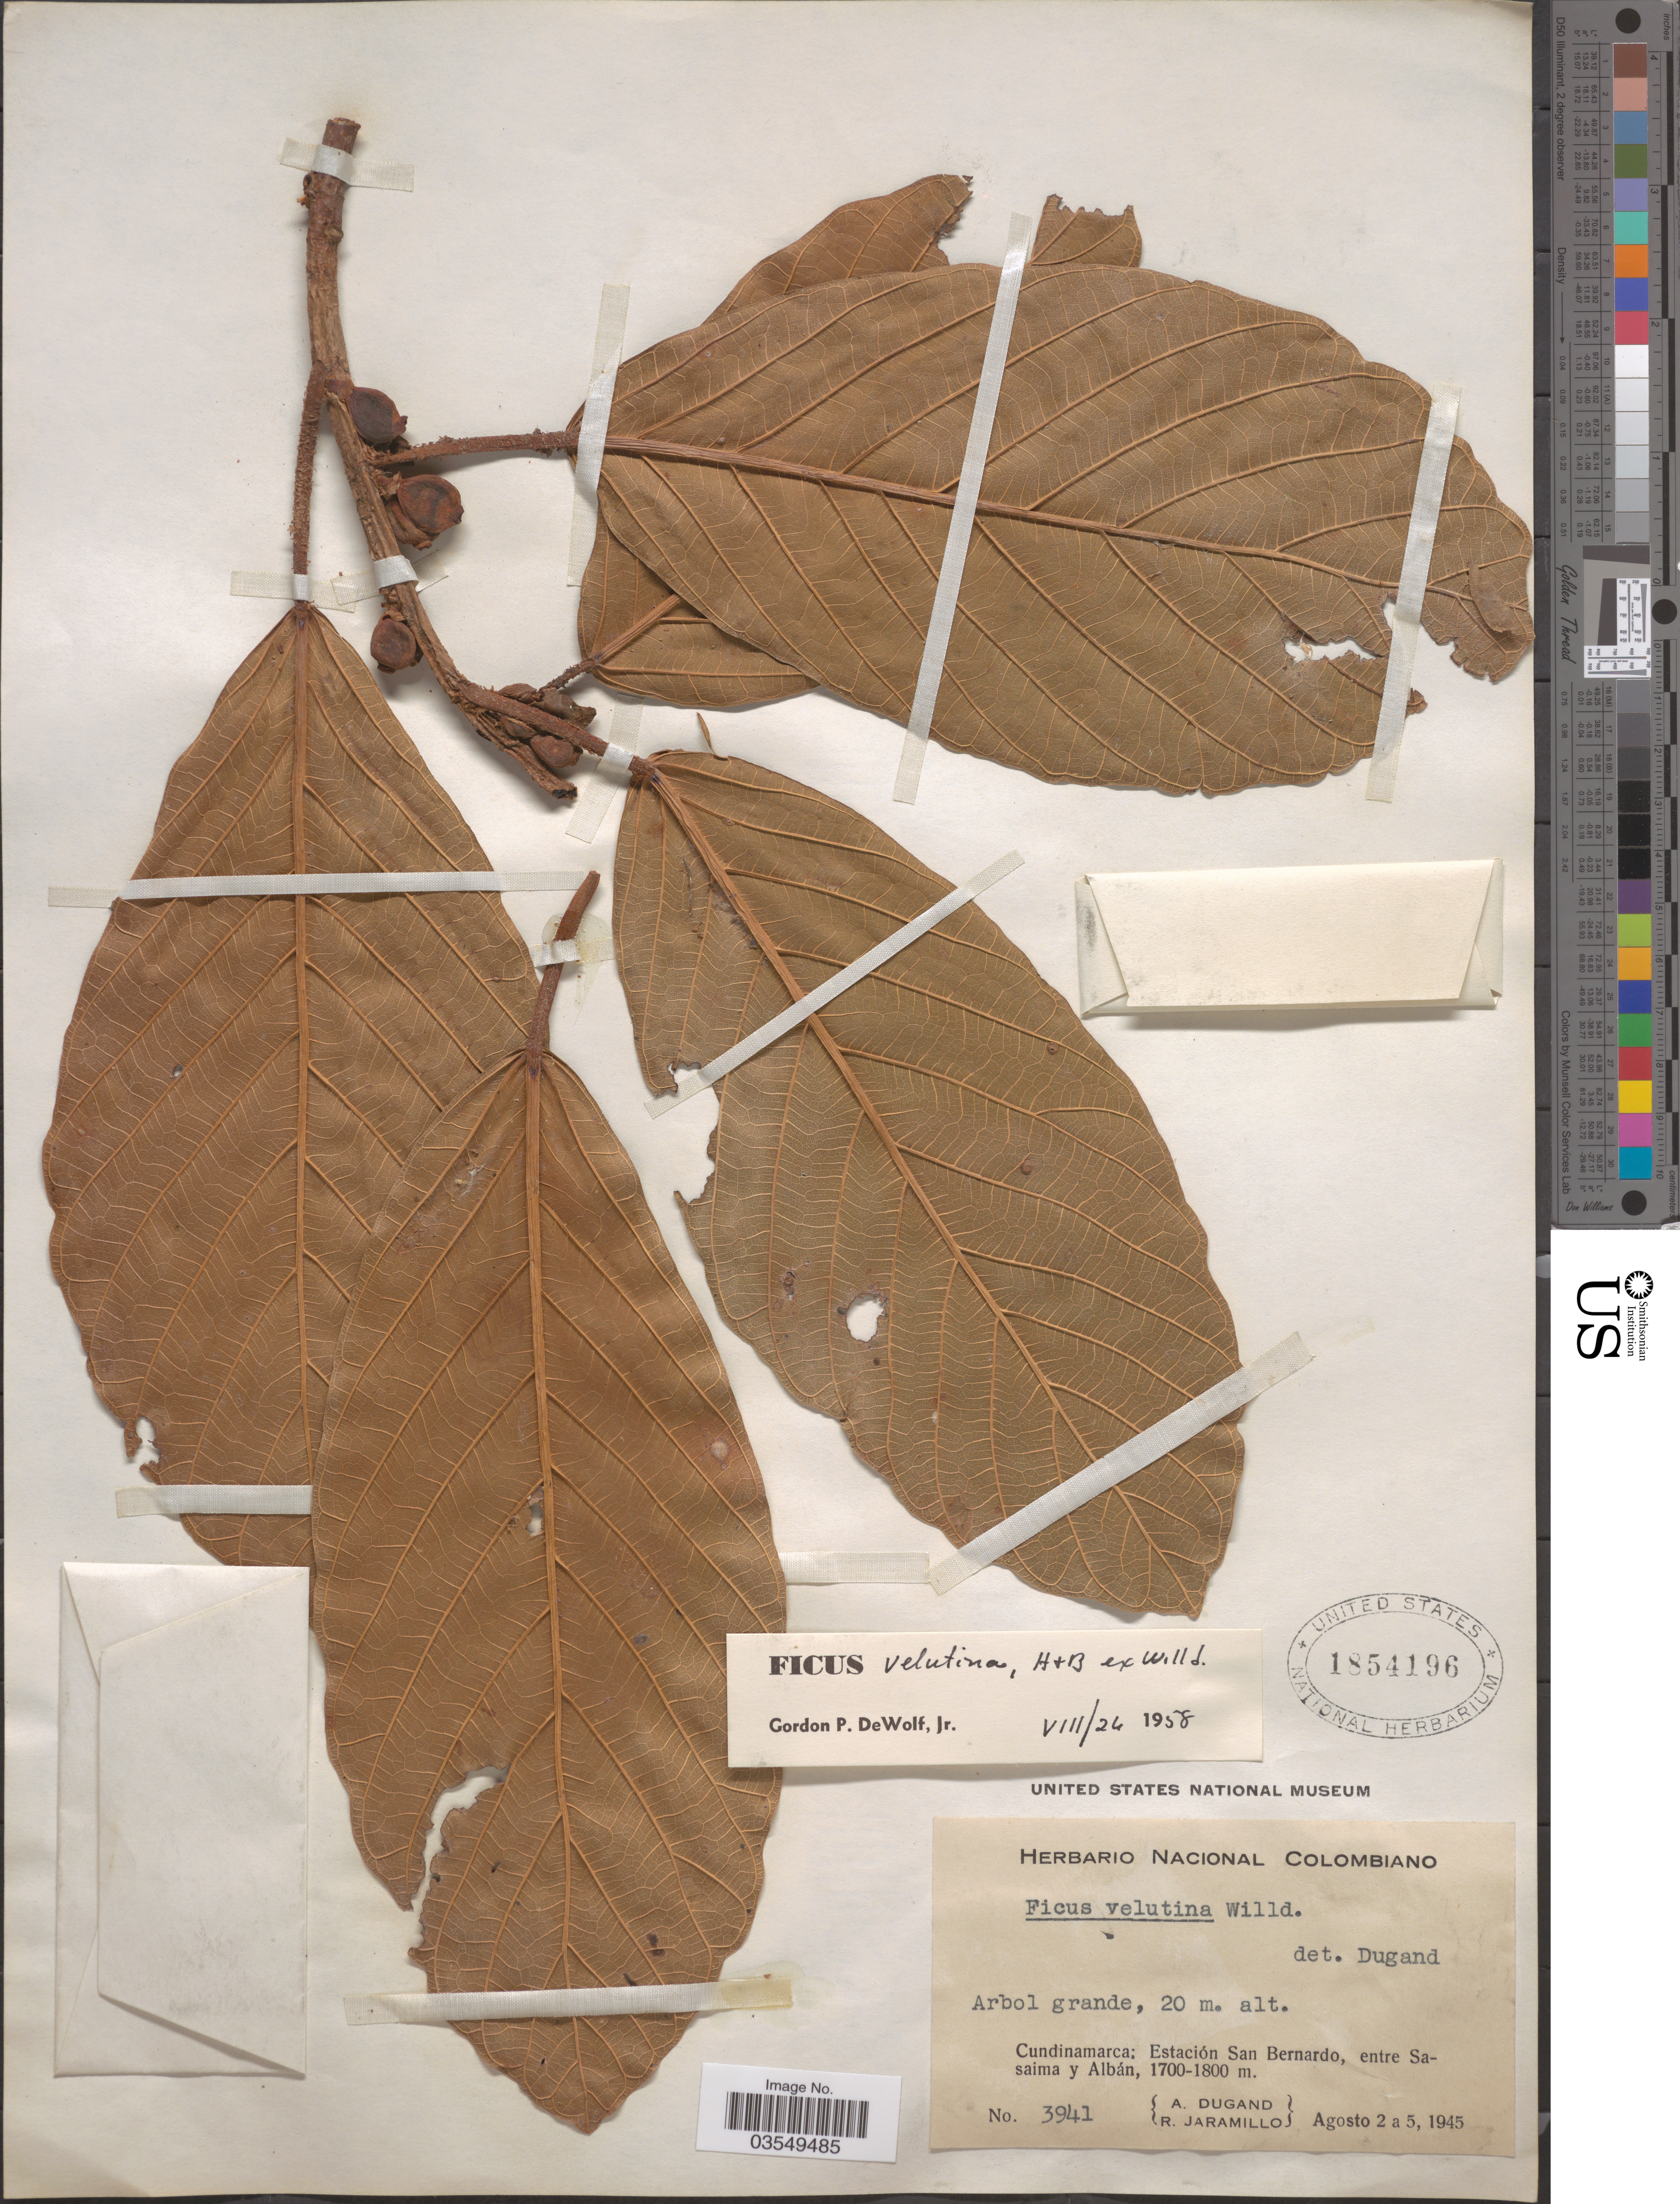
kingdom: Plantae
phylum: Tracheophyta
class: Magnoliopsida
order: Rosales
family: Moraceae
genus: Ficus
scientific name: Ficus velutina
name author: Humb. & Bonpl. ex Willd.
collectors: A. Dugand & R. Jaramillo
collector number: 3941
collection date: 1945-08-02/1945-08-05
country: Colombia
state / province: Cundinamarca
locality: Estación San Bernardo, entre Sasaima y Albán.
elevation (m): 1700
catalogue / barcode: US 1854196